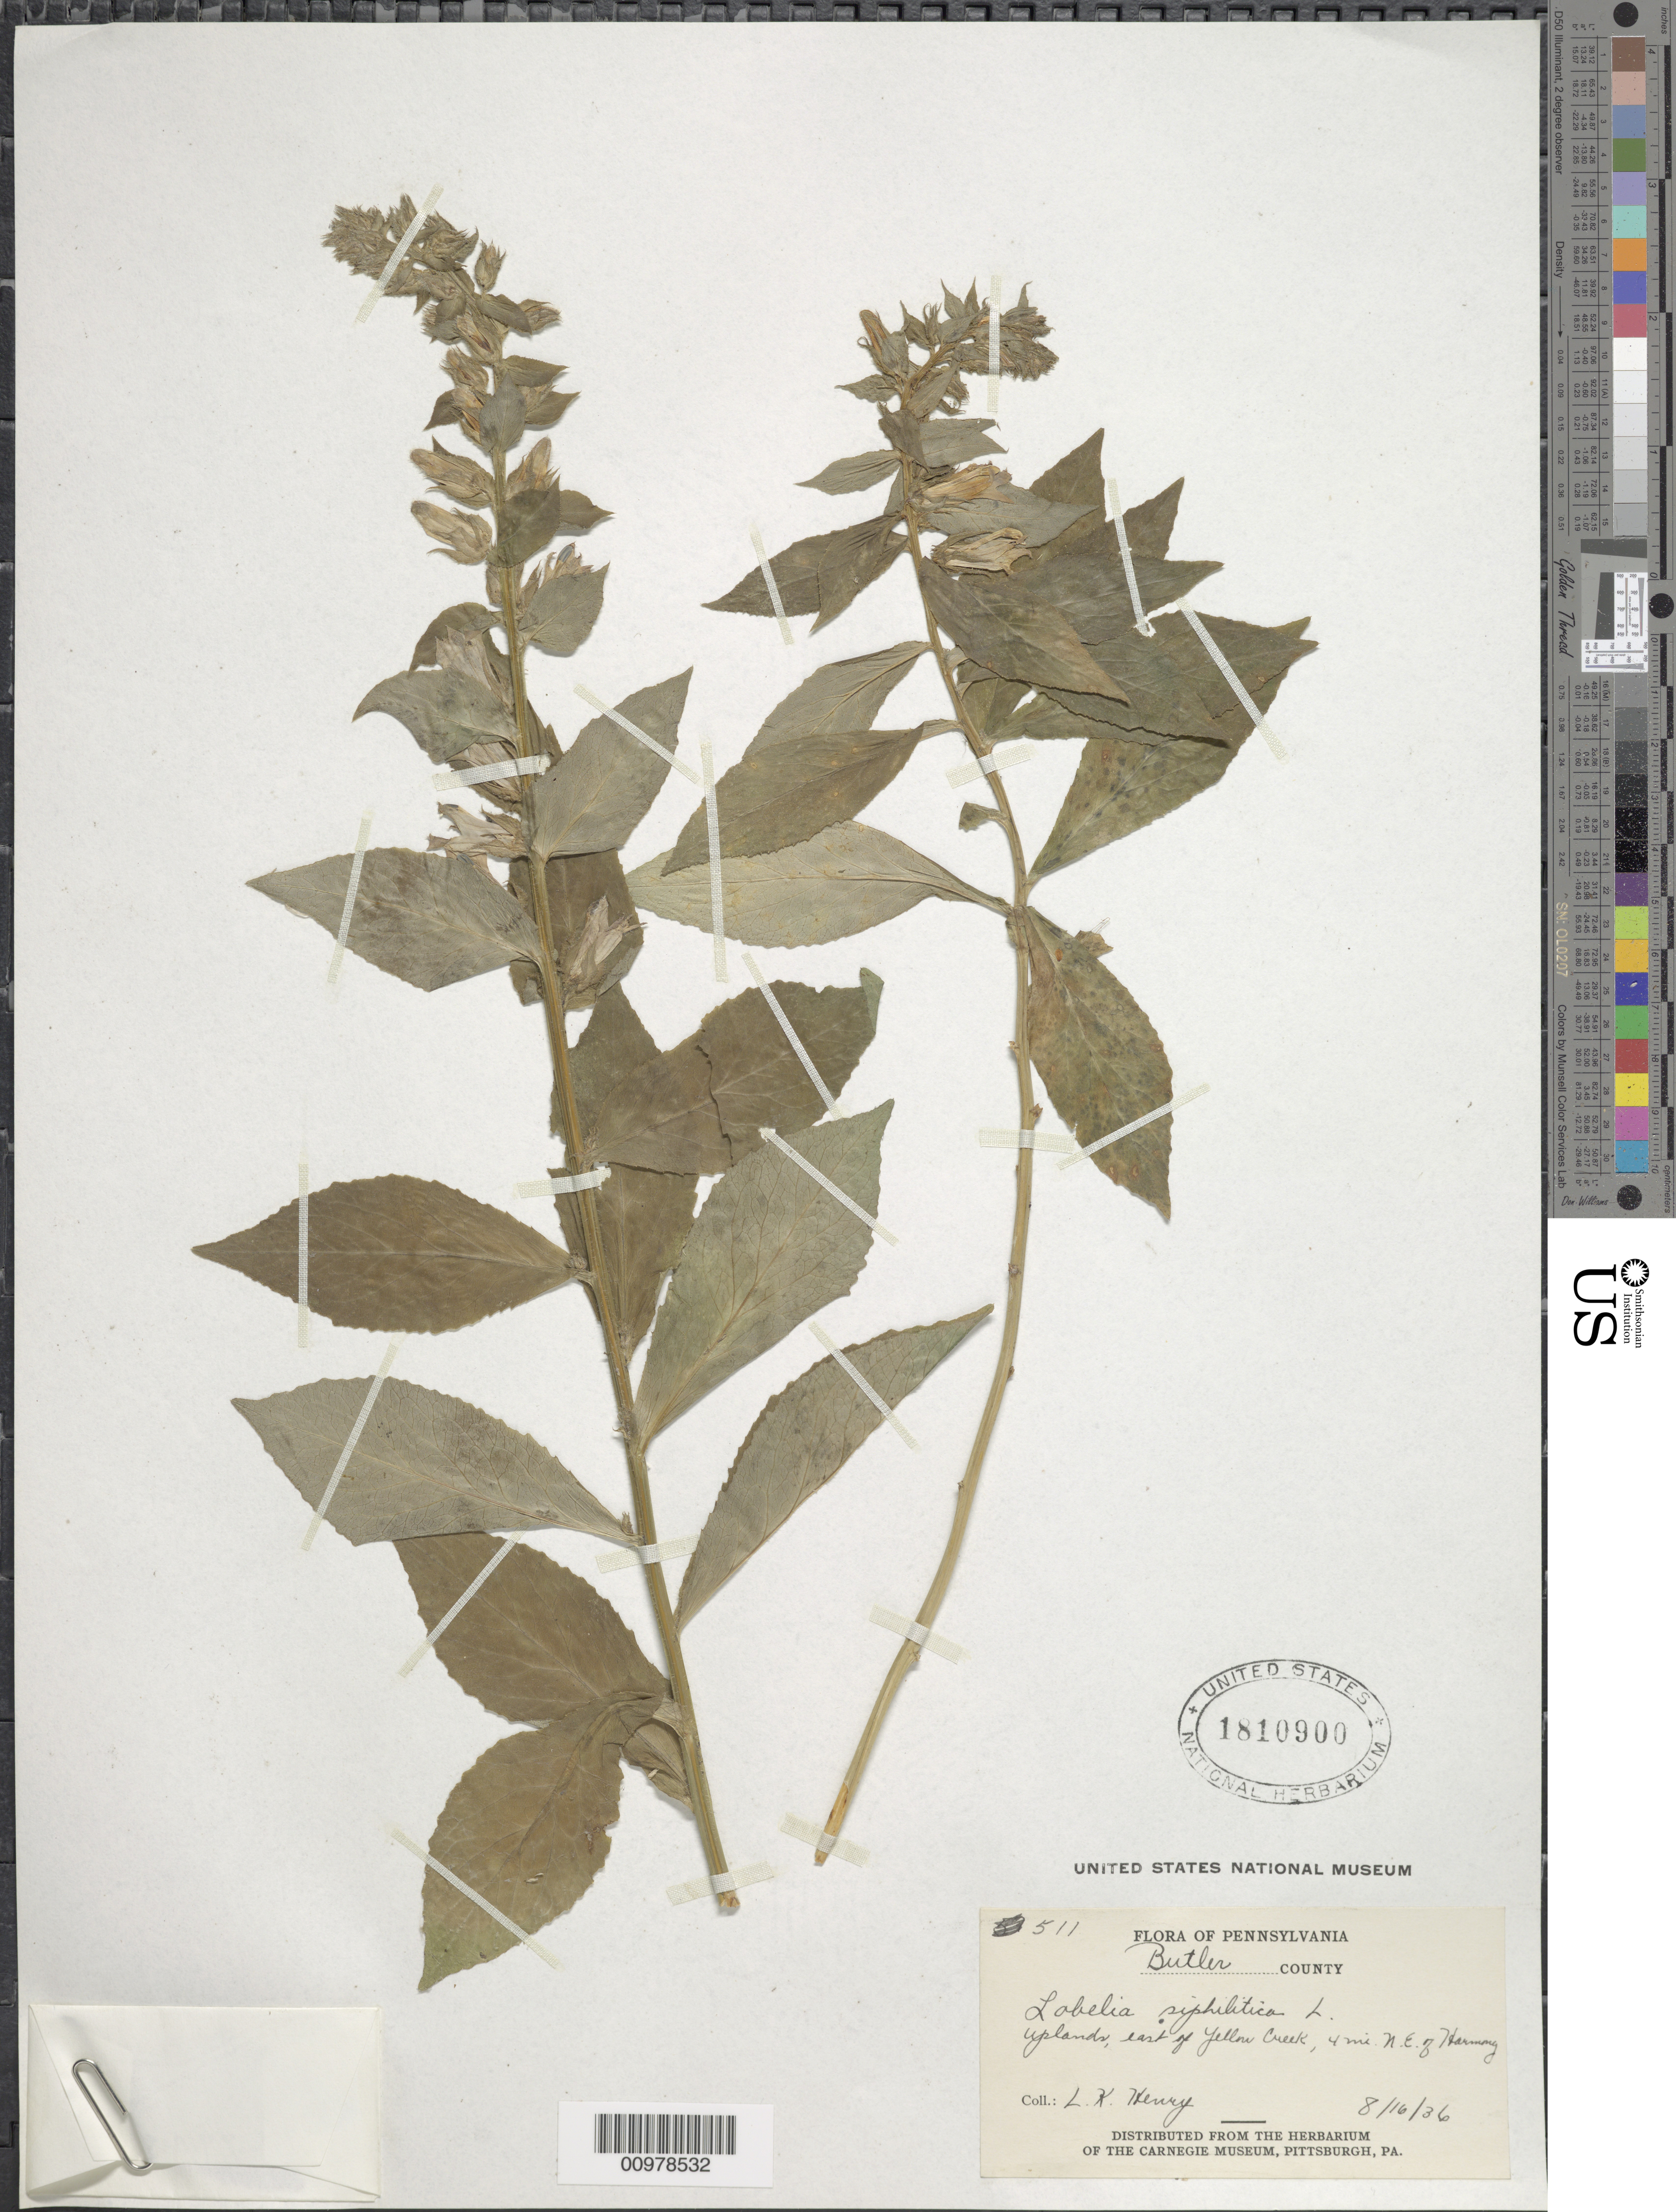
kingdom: Plantae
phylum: Tracheophyta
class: Magnoliopsida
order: Asterales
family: Campanulaceae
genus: Lobelia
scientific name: Lobelia siphilitica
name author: L.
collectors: L. K. Henry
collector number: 511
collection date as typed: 16 Aug 1936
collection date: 1936-08-16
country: United States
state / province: Pennsylvania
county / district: Butler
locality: East of Yellow Creek, 4 mi. NE of Harmony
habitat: uplands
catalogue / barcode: US 1810900